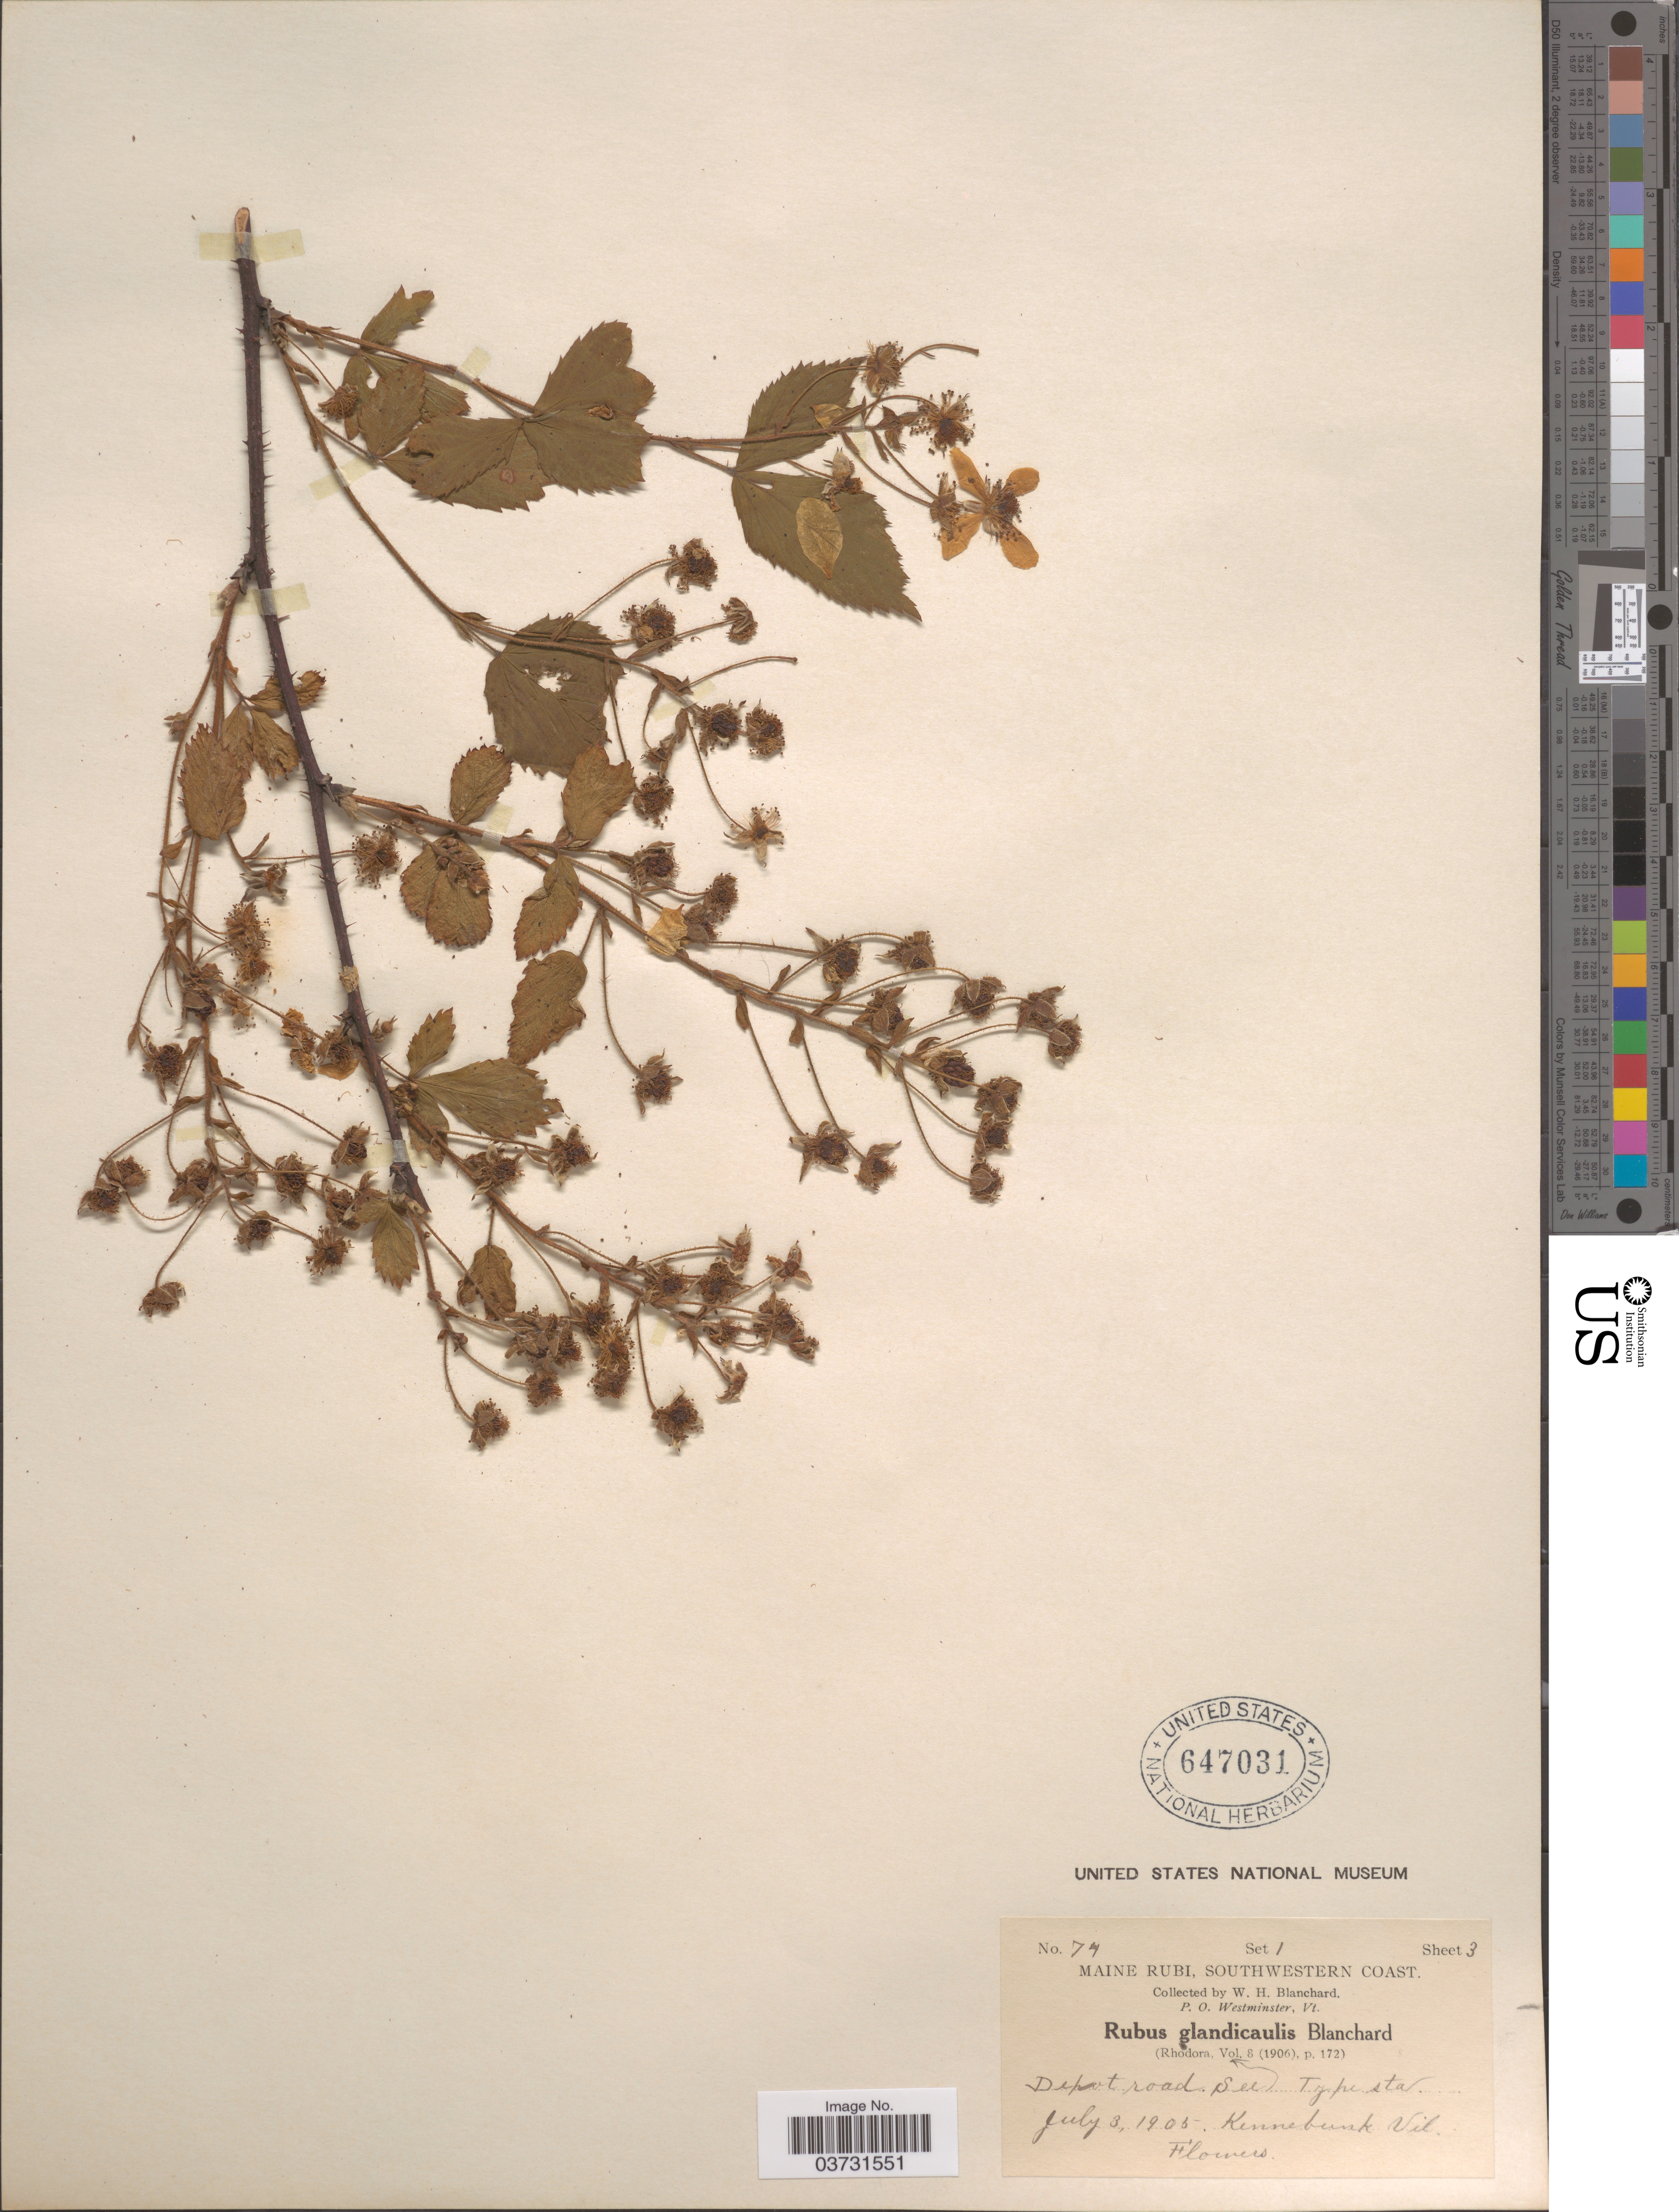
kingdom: Plantae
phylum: Tracheophyta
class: Magnoliopsida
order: Rosales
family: Rosaceae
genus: Rubus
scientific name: Rubus nigricans x R. nigrobaccus L.H. Bailey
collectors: W. H. Blanchard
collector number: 74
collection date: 1905-07-03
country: United States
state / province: Maine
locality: Southwestern Coast. Depot road. Kennebunk Vil.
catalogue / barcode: US 647031